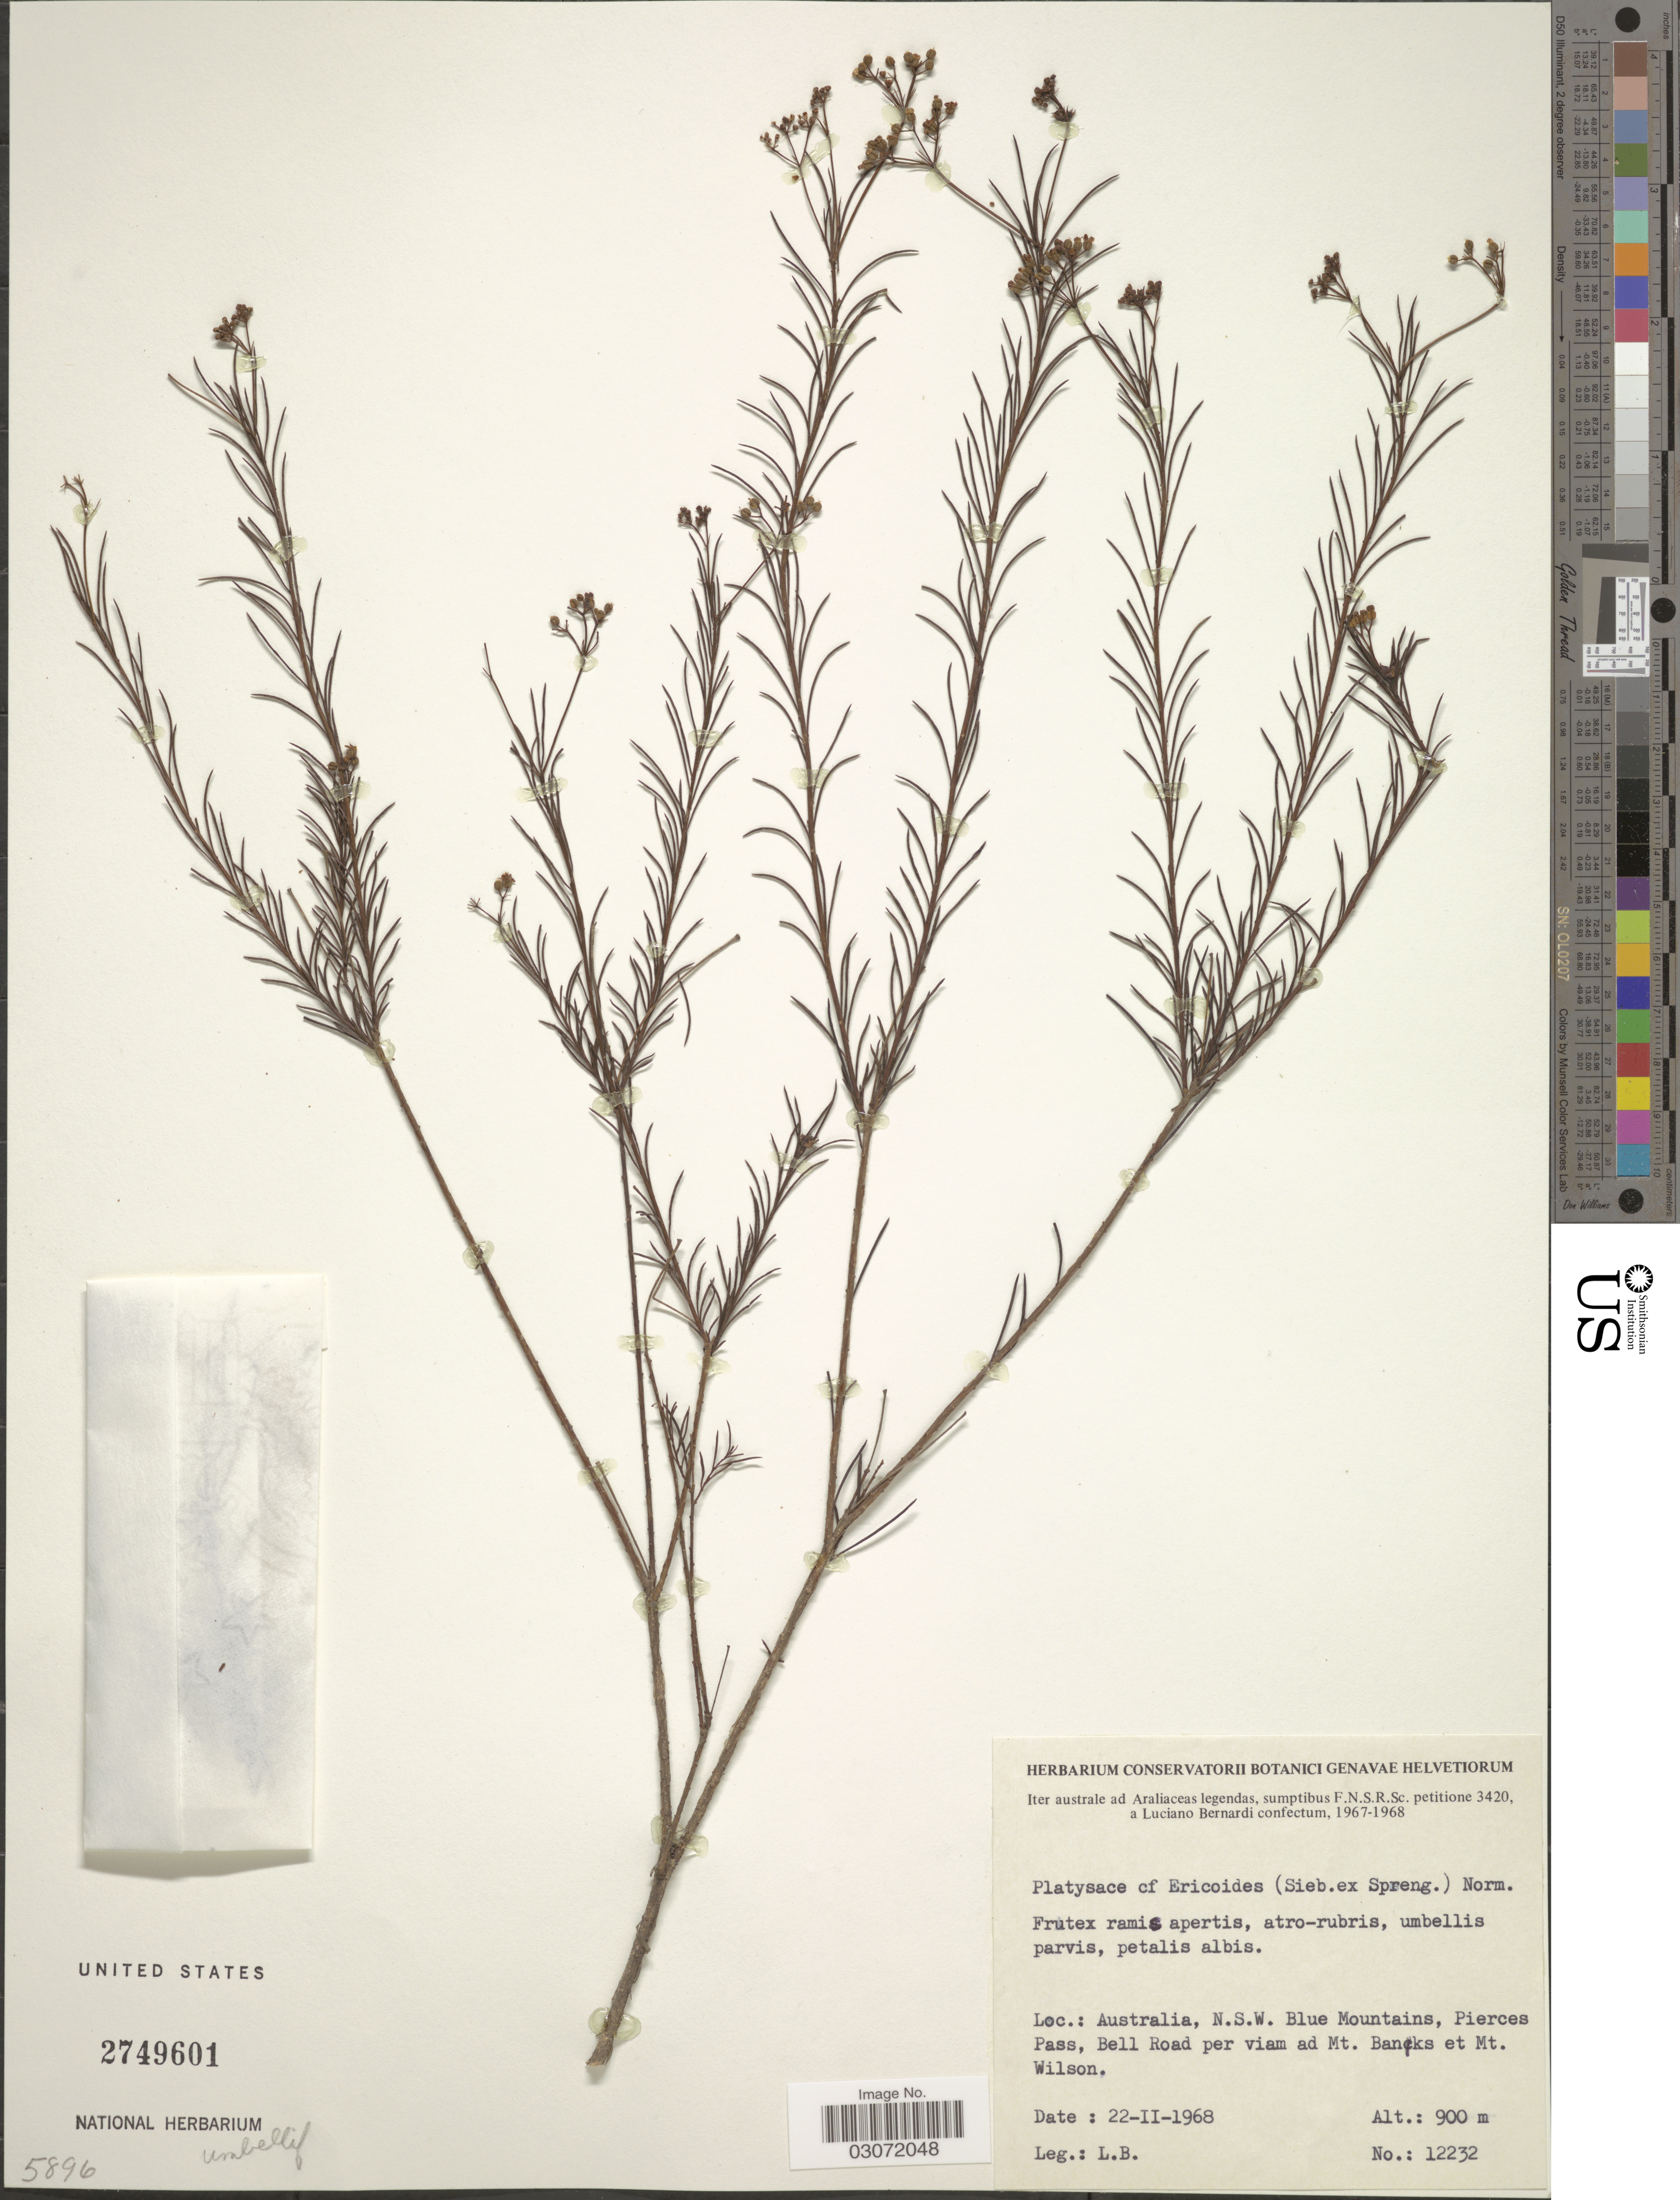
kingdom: Plantae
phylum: Tracheophyta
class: Magnoliopsida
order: Apiales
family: Apiaceae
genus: Platysace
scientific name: Platysace ericoides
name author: (Siebold ex DC.) C. Norman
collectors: L. Bernardi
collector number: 12232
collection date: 1968-02-22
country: Australia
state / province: New South Wales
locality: N.S.W. Blue Mountains, Pierces Pass, Bell Road per viam ad Mt. Banks et Mt. Wilson.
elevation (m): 900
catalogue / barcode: US 2749601